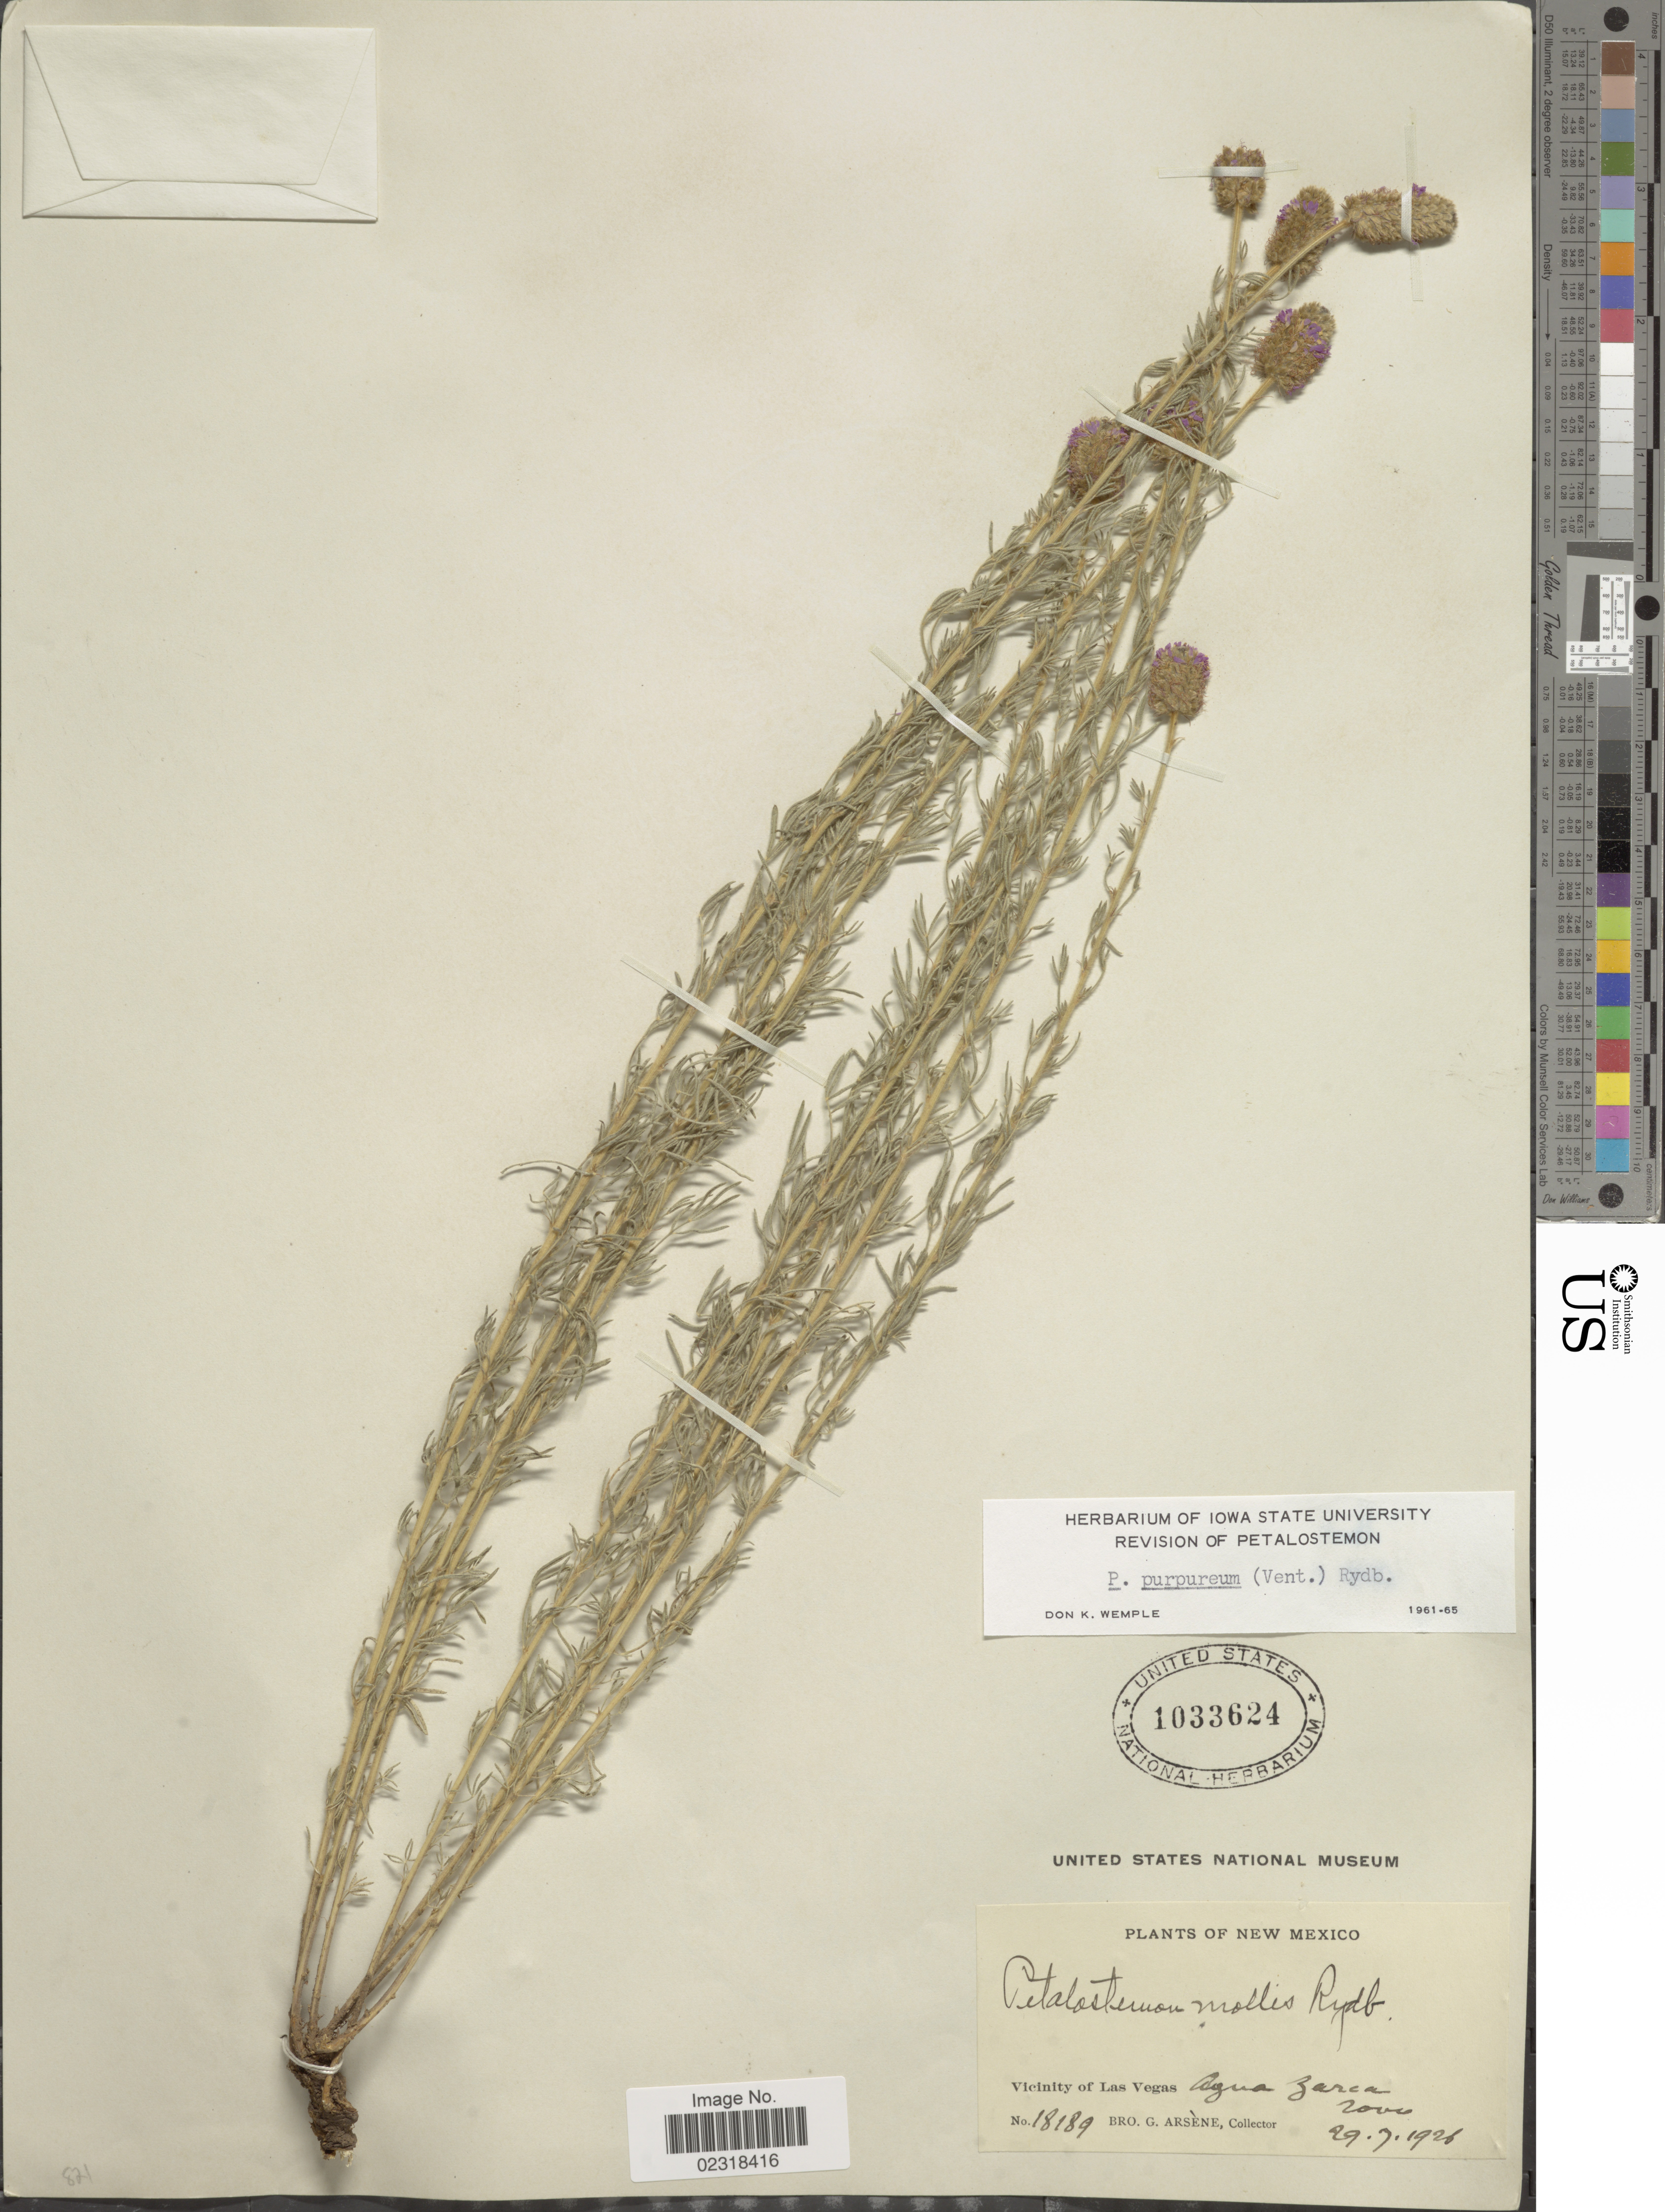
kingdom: Plantae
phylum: Tracheophyta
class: Magnoliopsida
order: Fabales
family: Fabaceae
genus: Dalea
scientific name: Dalea purpurea var. purpurea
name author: Vent.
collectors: Bro. G. Arsène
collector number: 18189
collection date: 1926-07-29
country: United States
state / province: New Mexico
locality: Vicinity of Las Vegas, Agua Zarca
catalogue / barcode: US 1033624